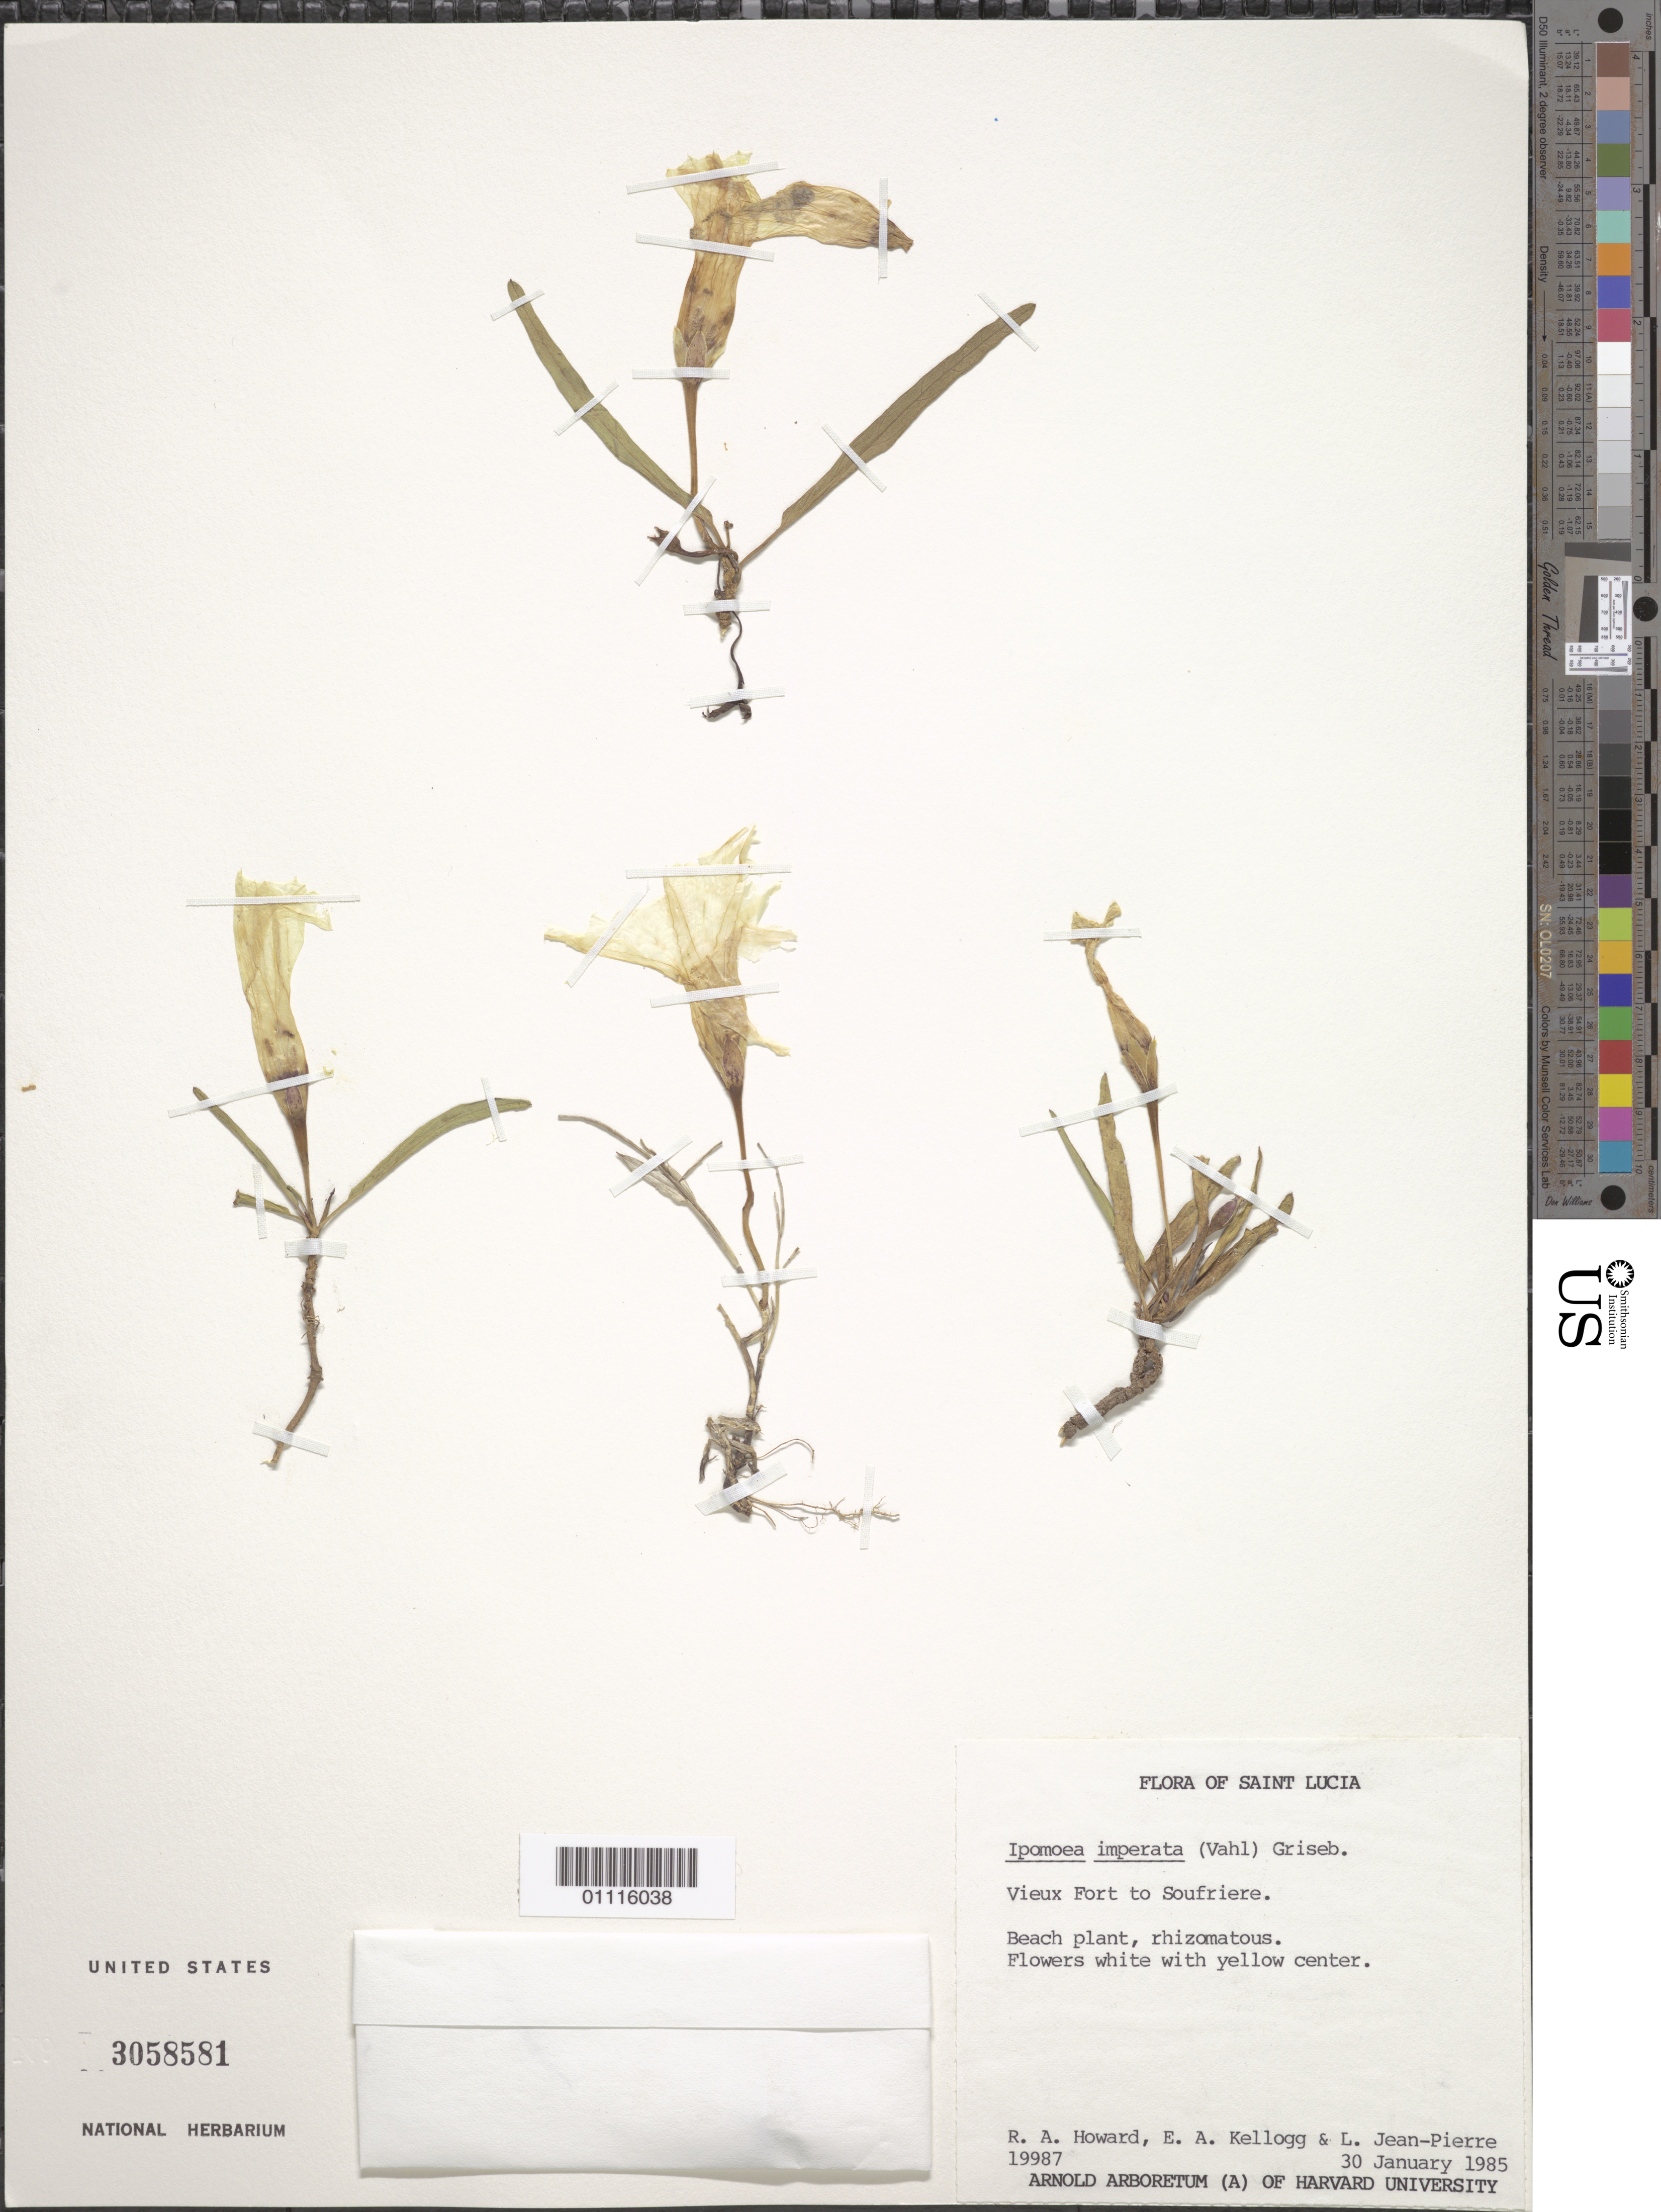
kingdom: Plantae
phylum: Tracheophyta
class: Magnoliopsida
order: Solanales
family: Convolvulaceae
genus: Ipomoea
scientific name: Ipomoea imperati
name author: (Vahl) Griseb.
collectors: R. A. Howard, E. A. Kellogg & L. L. Jean-Pierre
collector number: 19987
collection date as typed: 30 Jan 1985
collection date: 1985-01-30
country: St. Lucia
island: St. Lucia I.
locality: Vieux Fort to Soufriere. Beach plant, rhizomatous.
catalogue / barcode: US 3058581